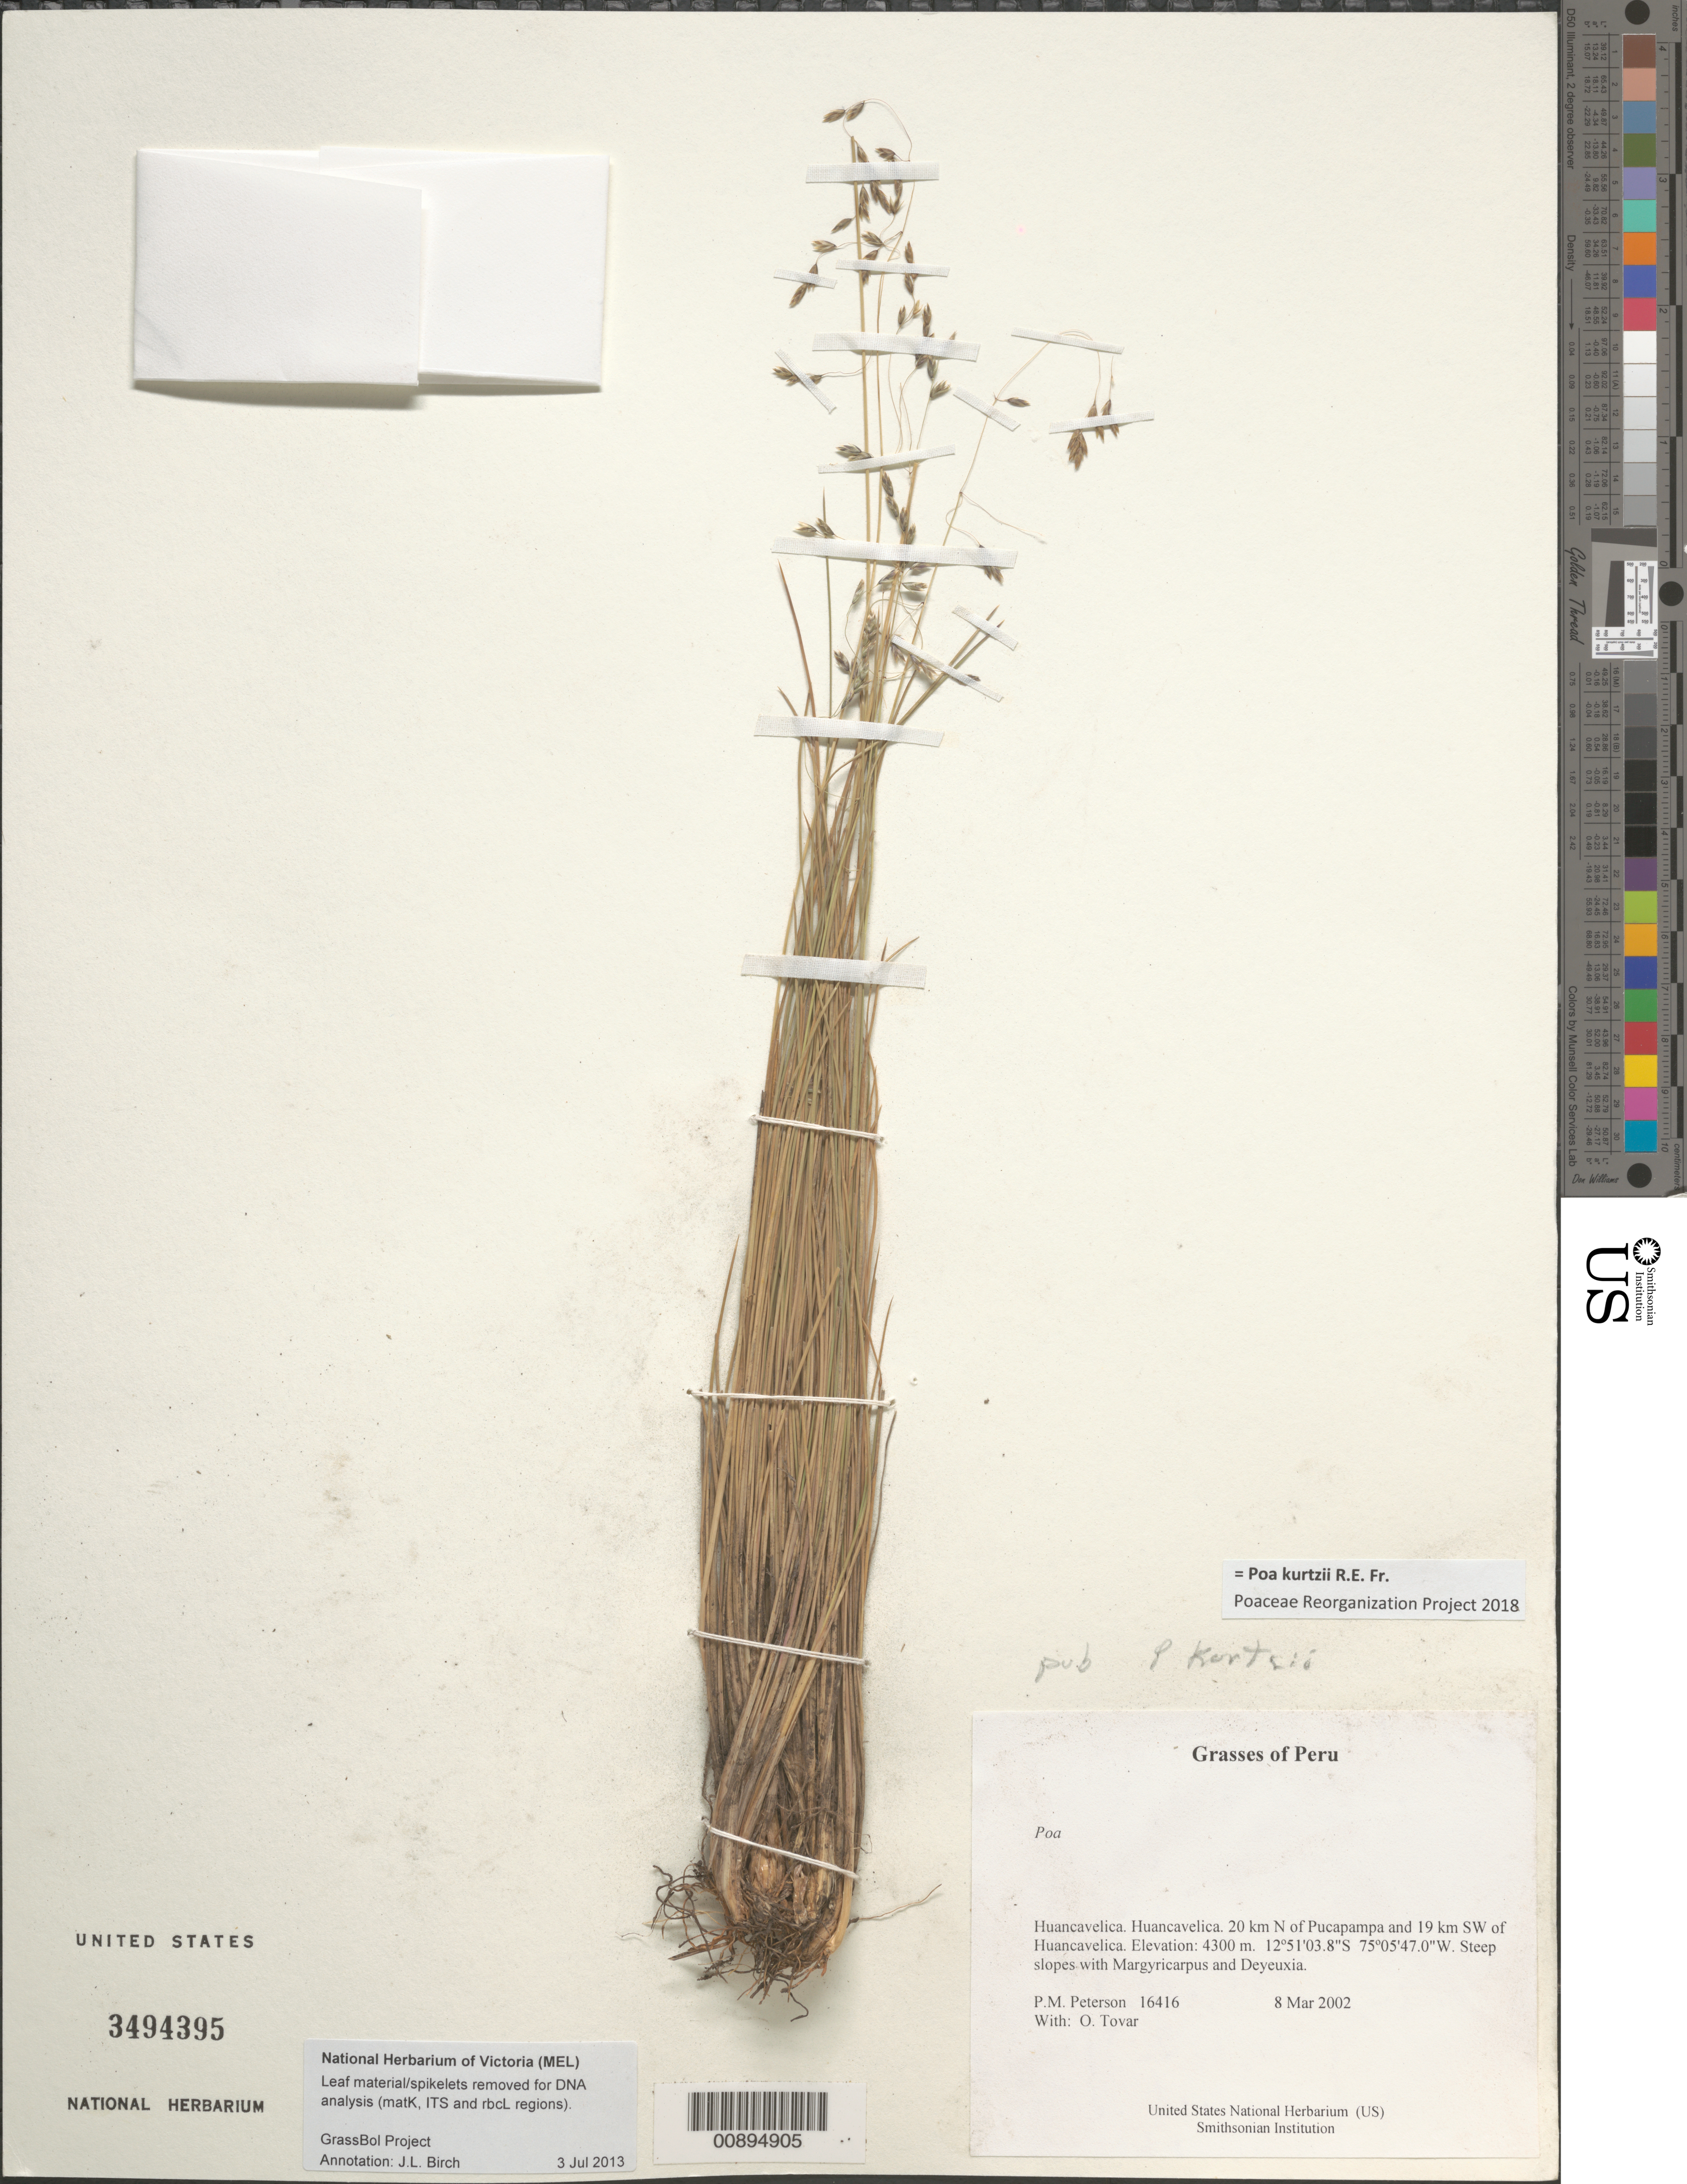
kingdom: Plantae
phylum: Tracheophyta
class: Liliopsida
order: Poales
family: Poaceae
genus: Poa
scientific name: Poa kurtzii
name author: R.E. Fr.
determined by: Poaceae Reorganization Project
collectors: P. M. Peterson & Ó. Tovar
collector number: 16416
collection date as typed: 08 Mar 2002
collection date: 2002-03-08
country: Peru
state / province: Huancavelica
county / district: Huancavelica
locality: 20 km N of Pucapampa and 19 km SW of Huancavelica.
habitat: Steep slopes with ~Margyricarpus~ and ~Deyeuxia~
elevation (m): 4300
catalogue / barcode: US 3494395